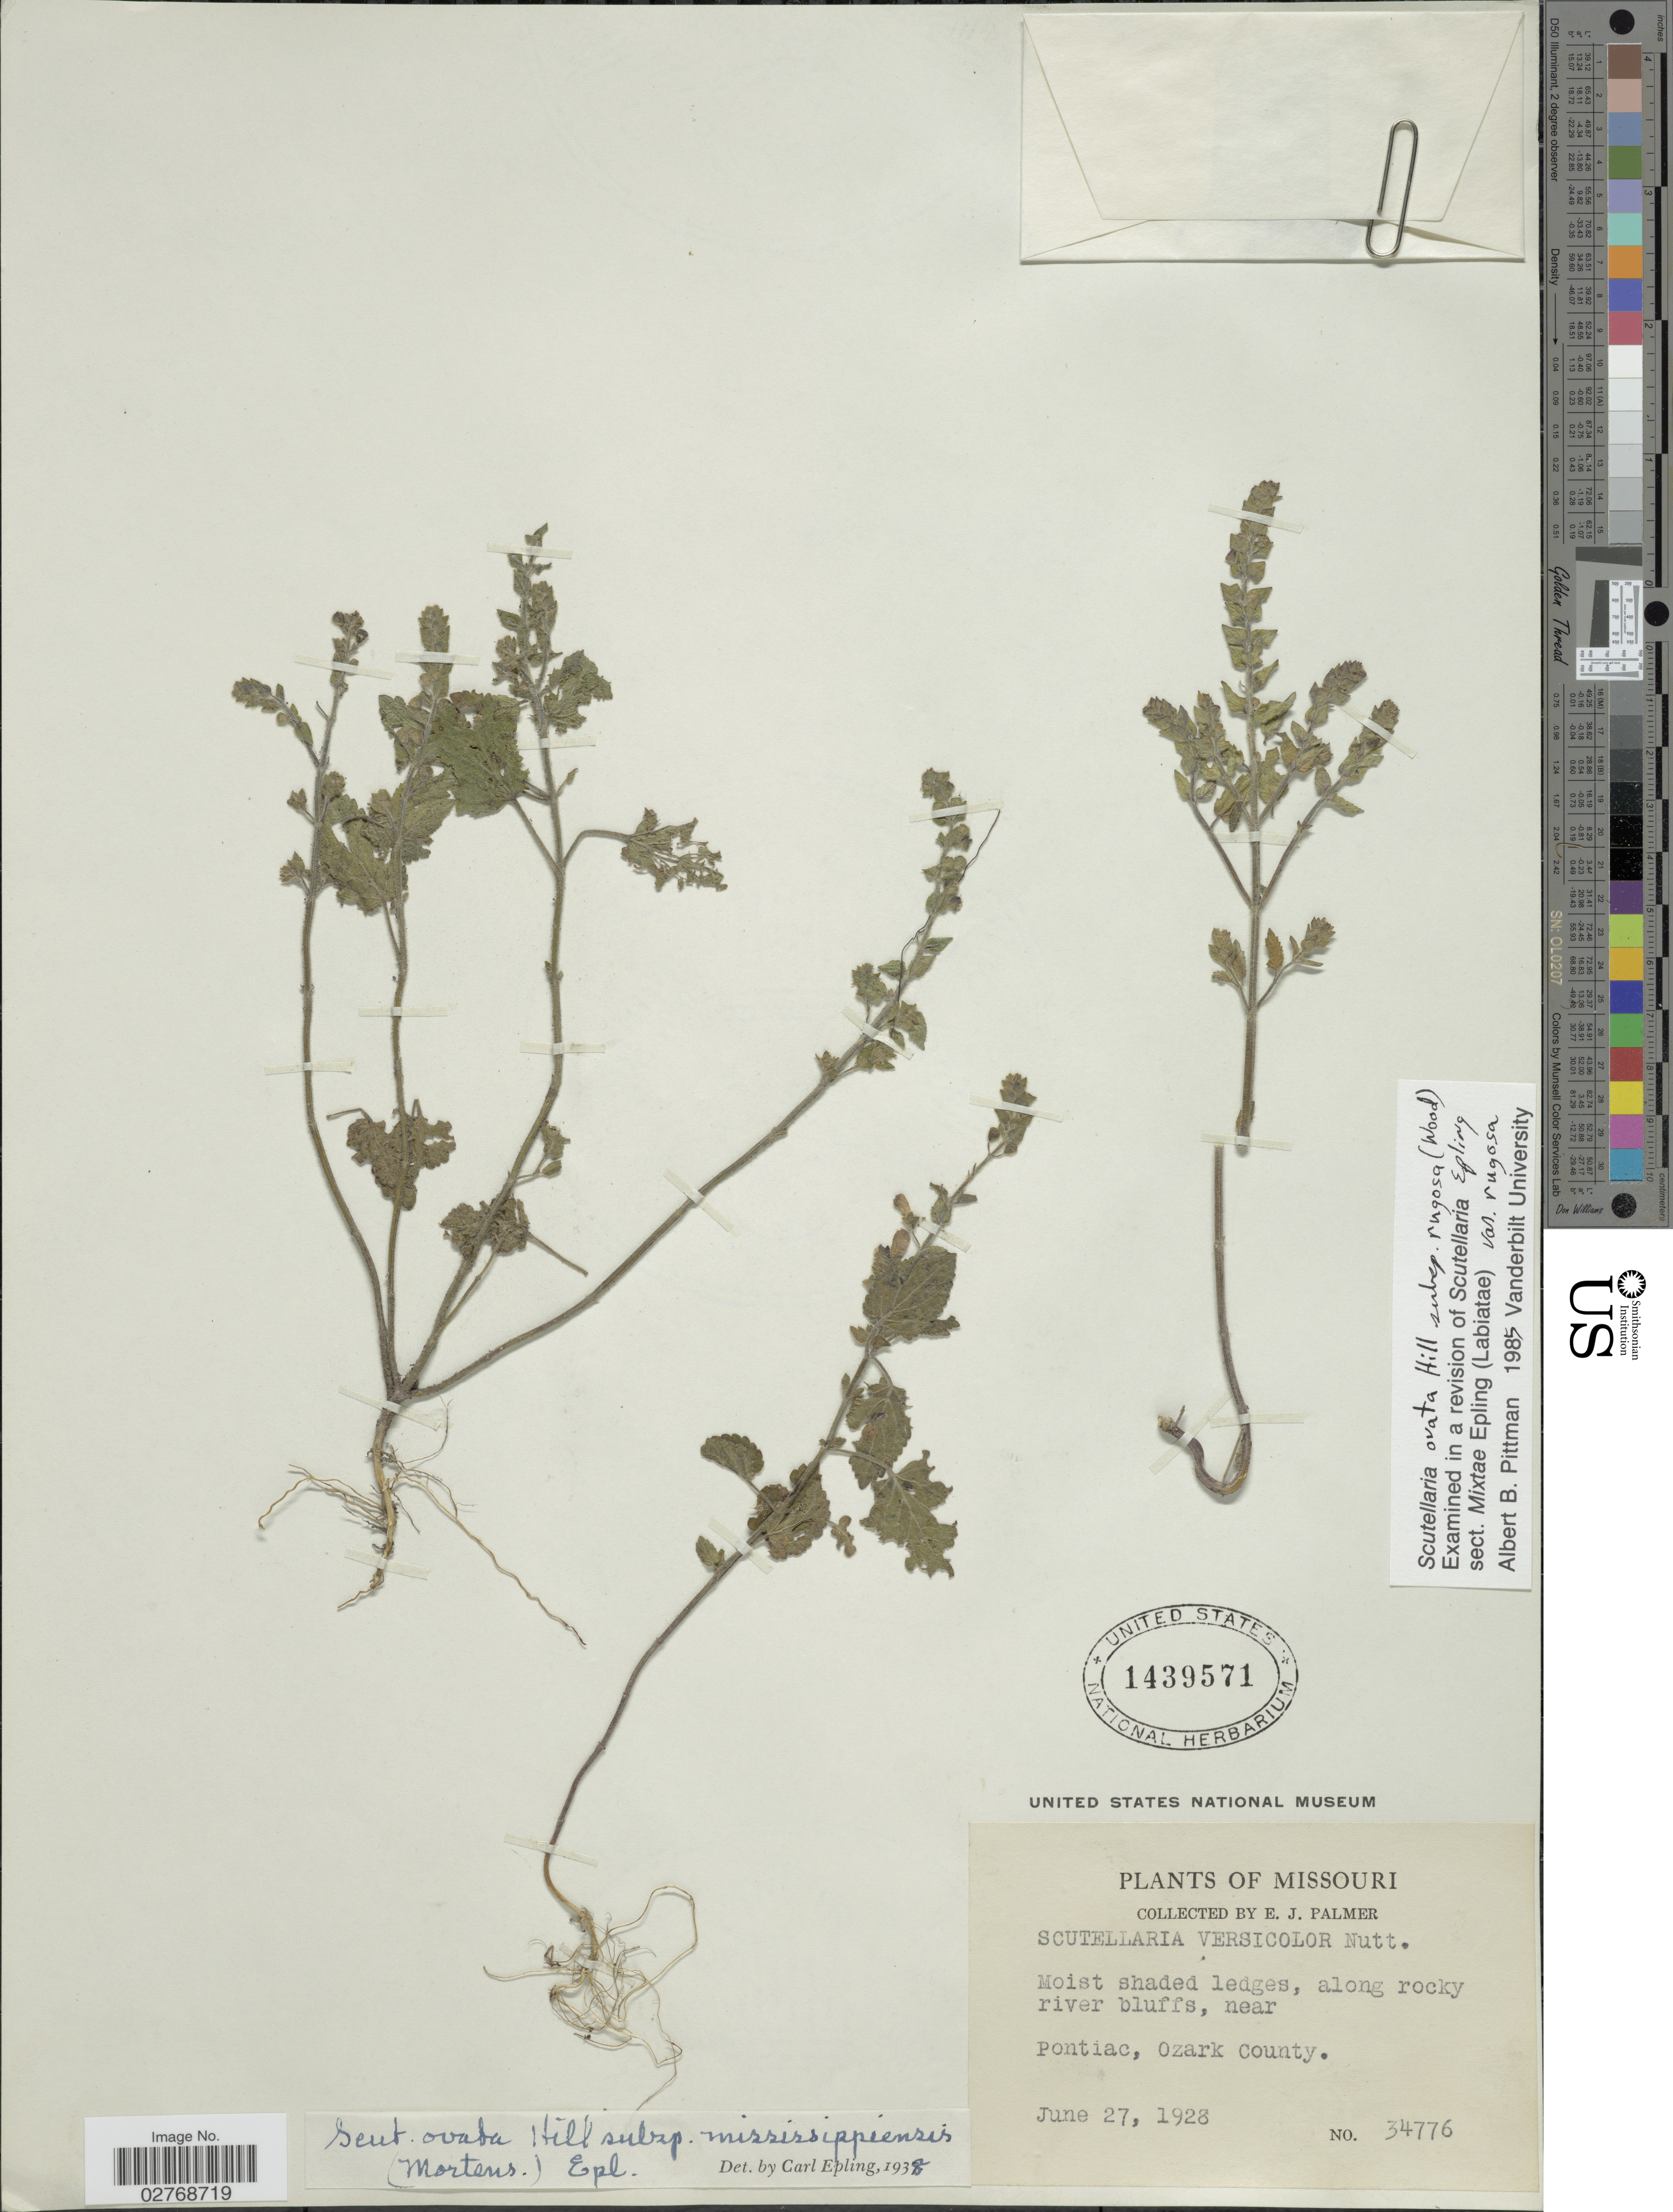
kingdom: Plantae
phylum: Tracheophyta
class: Magnoliopsida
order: Lamiales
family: Lamiaceae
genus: Scutellaria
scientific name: Scutellaria ovata subsp. rugosa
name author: (Alph. Wood) Epling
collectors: E. J. Palmer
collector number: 34776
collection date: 1928-06-27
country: United States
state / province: Missouri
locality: Moist shaded ledges, along rocky river bluffs, near Pontiac, Ozark County.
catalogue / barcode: US 1439571